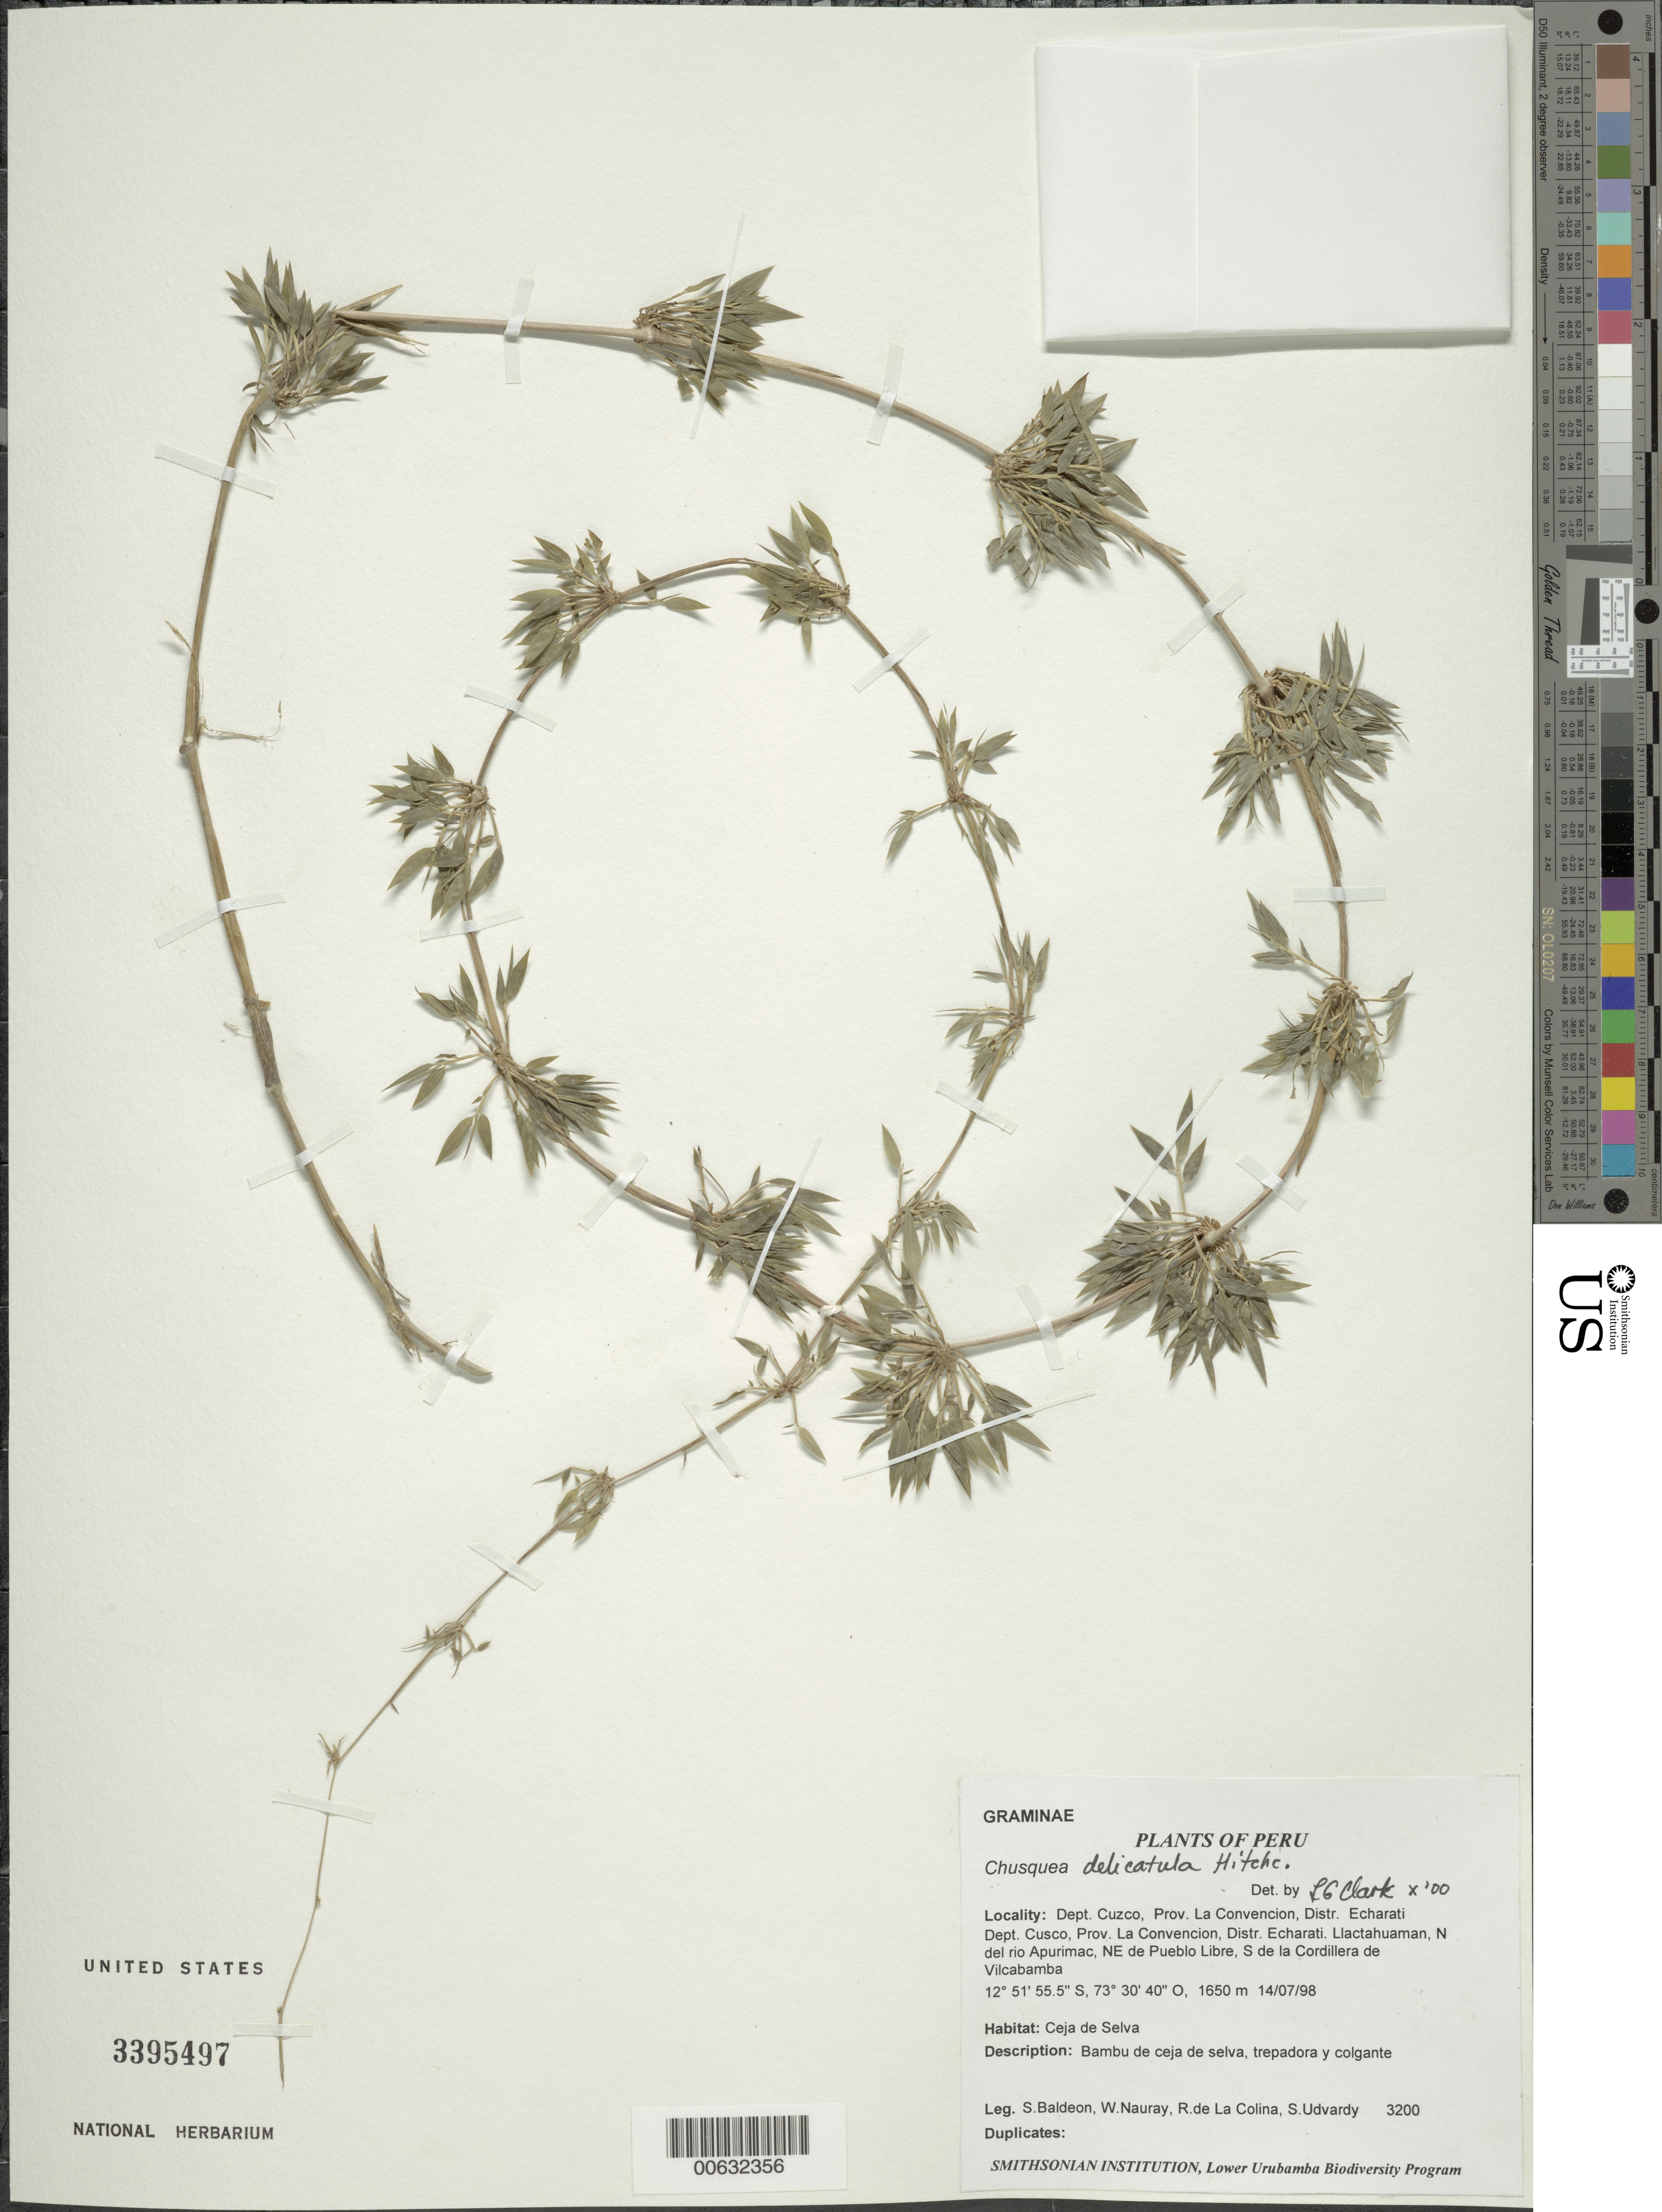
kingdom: Plantae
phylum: Tracheophyta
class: Liliopsida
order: Poales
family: Poaceae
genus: Chusquea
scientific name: Chusquea delicatula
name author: Hitchc.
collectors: S. Baldeon, W. Nauray, R. de La Colina & S. Udvardy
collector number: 3200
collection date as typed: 14 Jul 1998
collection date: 1998-07-14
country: Peru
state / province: Cusco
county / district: La Convención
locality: Echarati del Río Apueimac, NE of Pueblo Libre, S of La Cordillera de Vilcabamba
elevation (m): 1650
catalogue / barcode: US 3395497